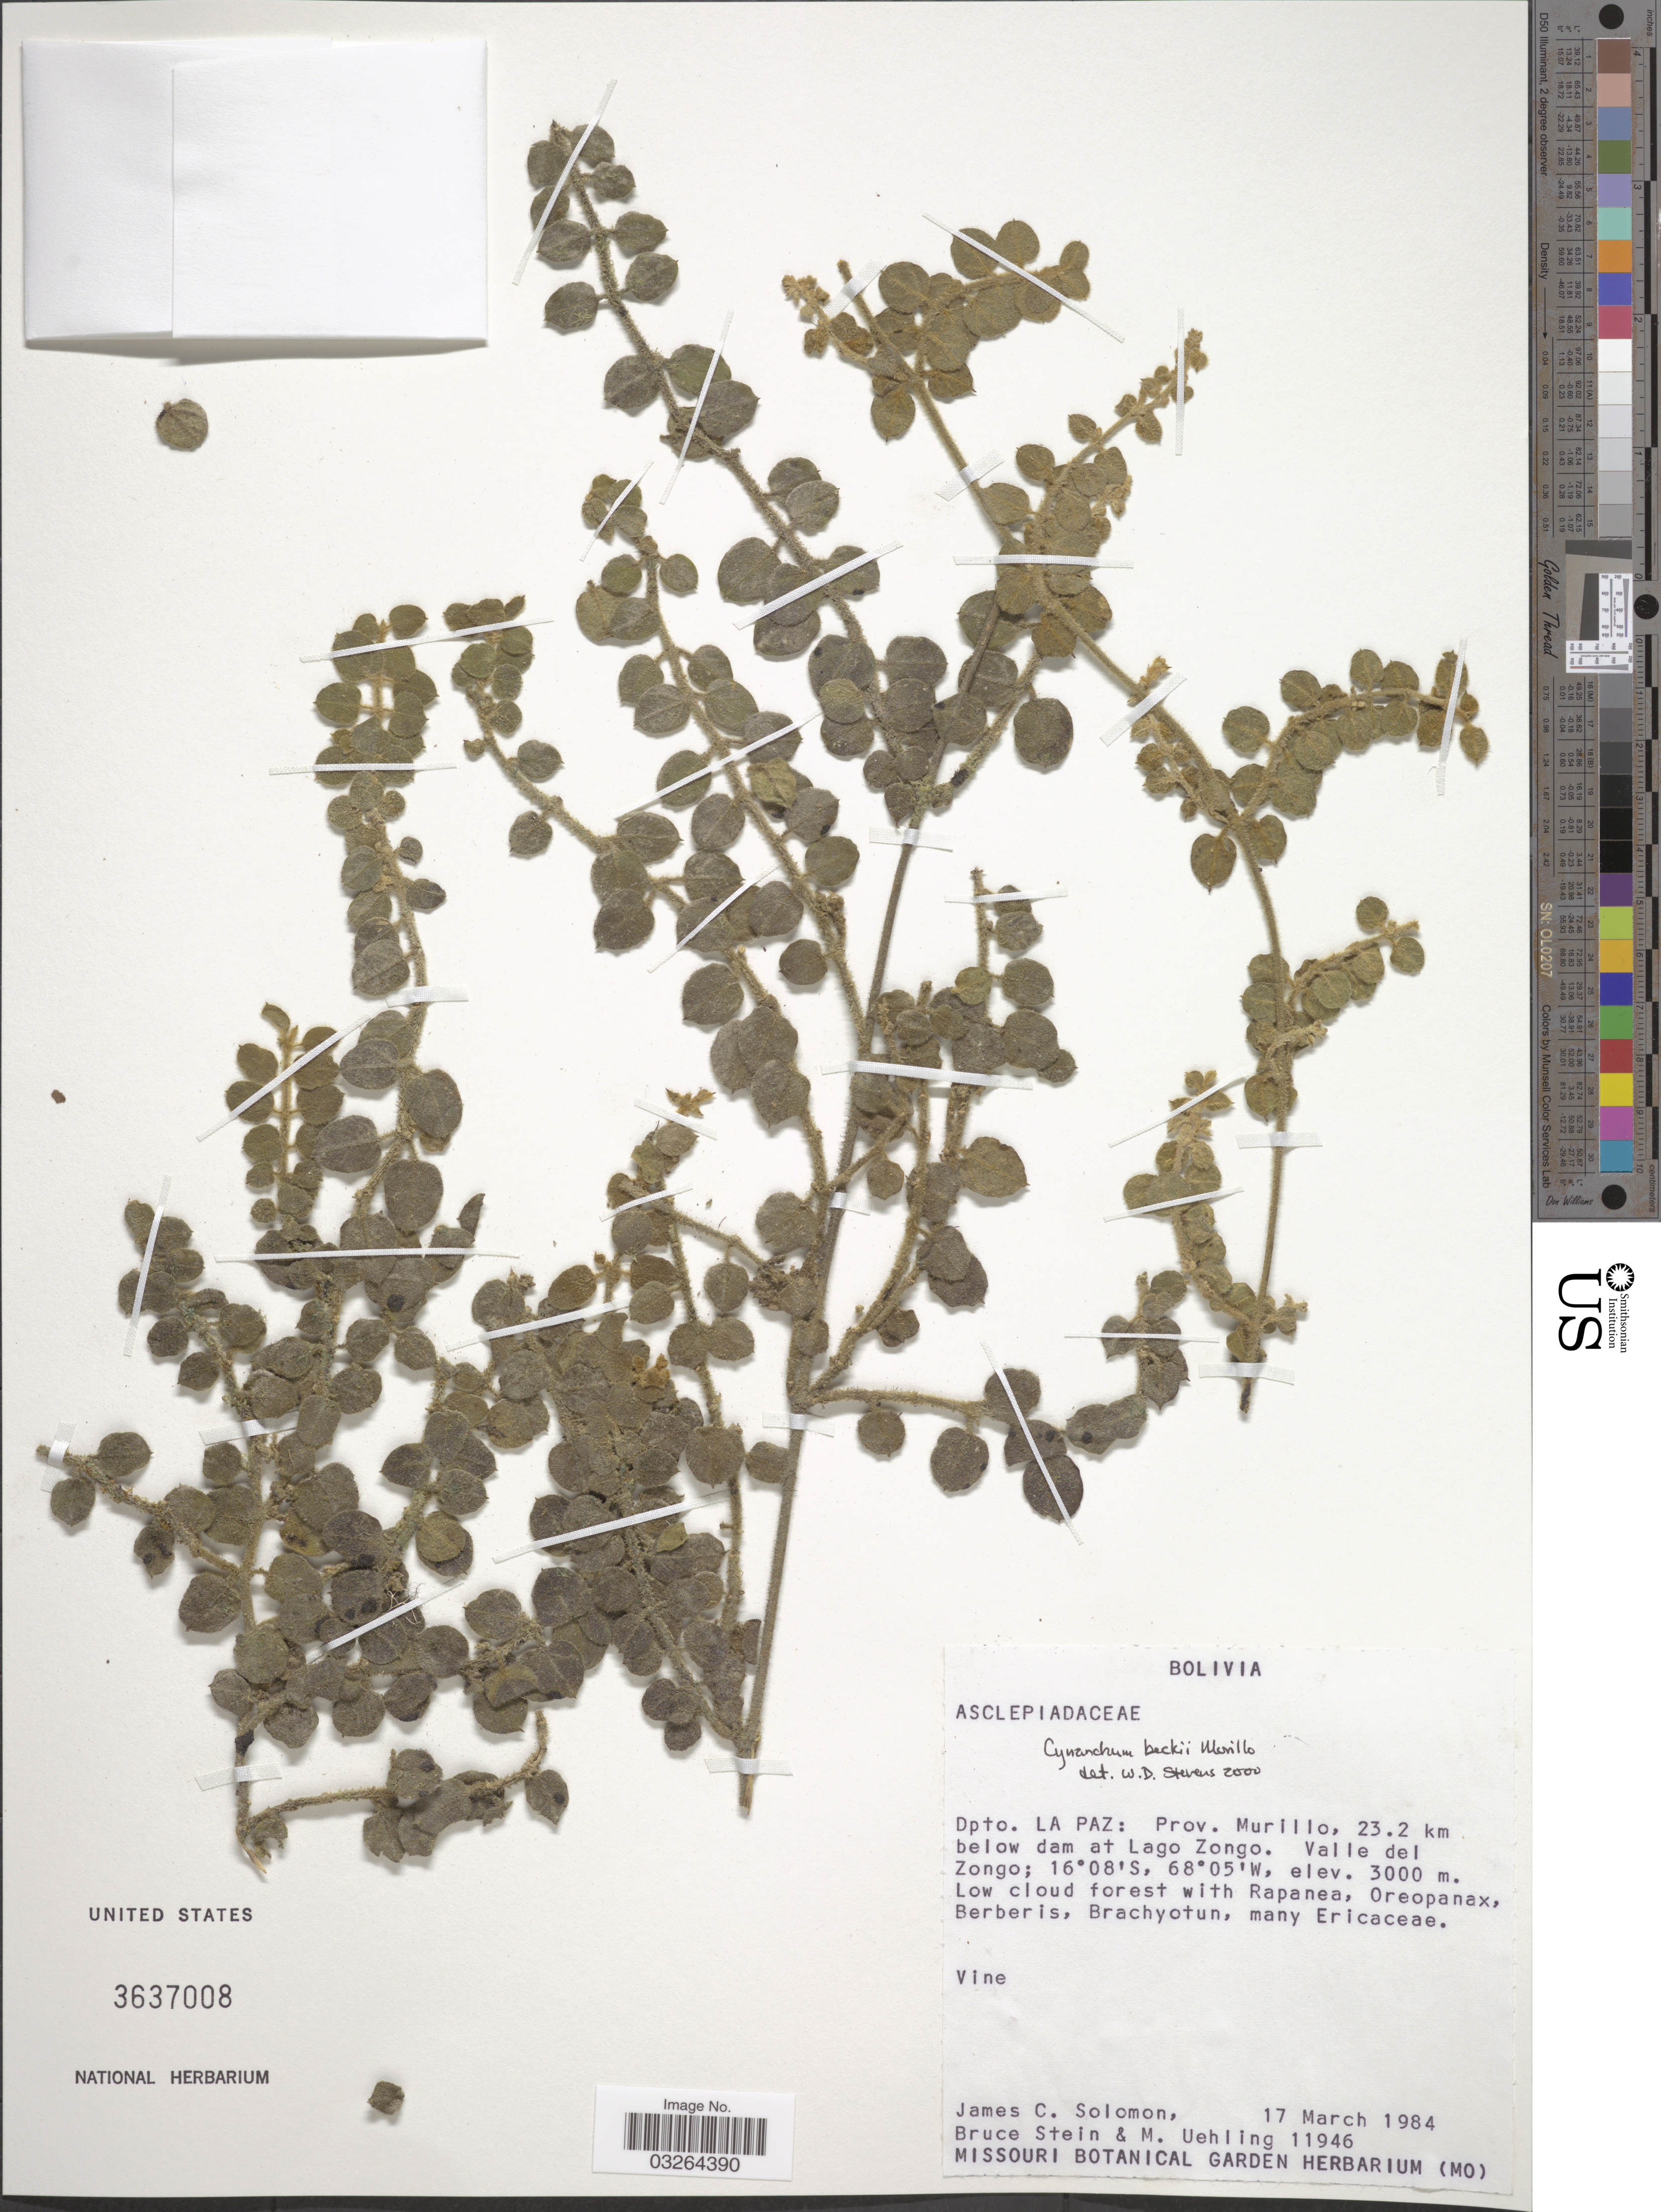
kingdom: Plantae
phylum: Tracheophyta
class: Magnoliopsida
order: Gentianales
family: Apocynaceae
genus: Cynanchum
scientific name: Cynanchum beckii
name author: Morillo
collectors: J. C. Solomon, B. A. Stein & M. Uehling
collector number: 11946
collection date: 1984-03-17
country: Bolivia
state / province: La Paz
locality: Dpto. La Paz: Prov. Murillo, 23.2 km below dam at Lago Zongo. Valle del Zongo.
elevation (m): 3000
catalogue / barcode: US 3637008